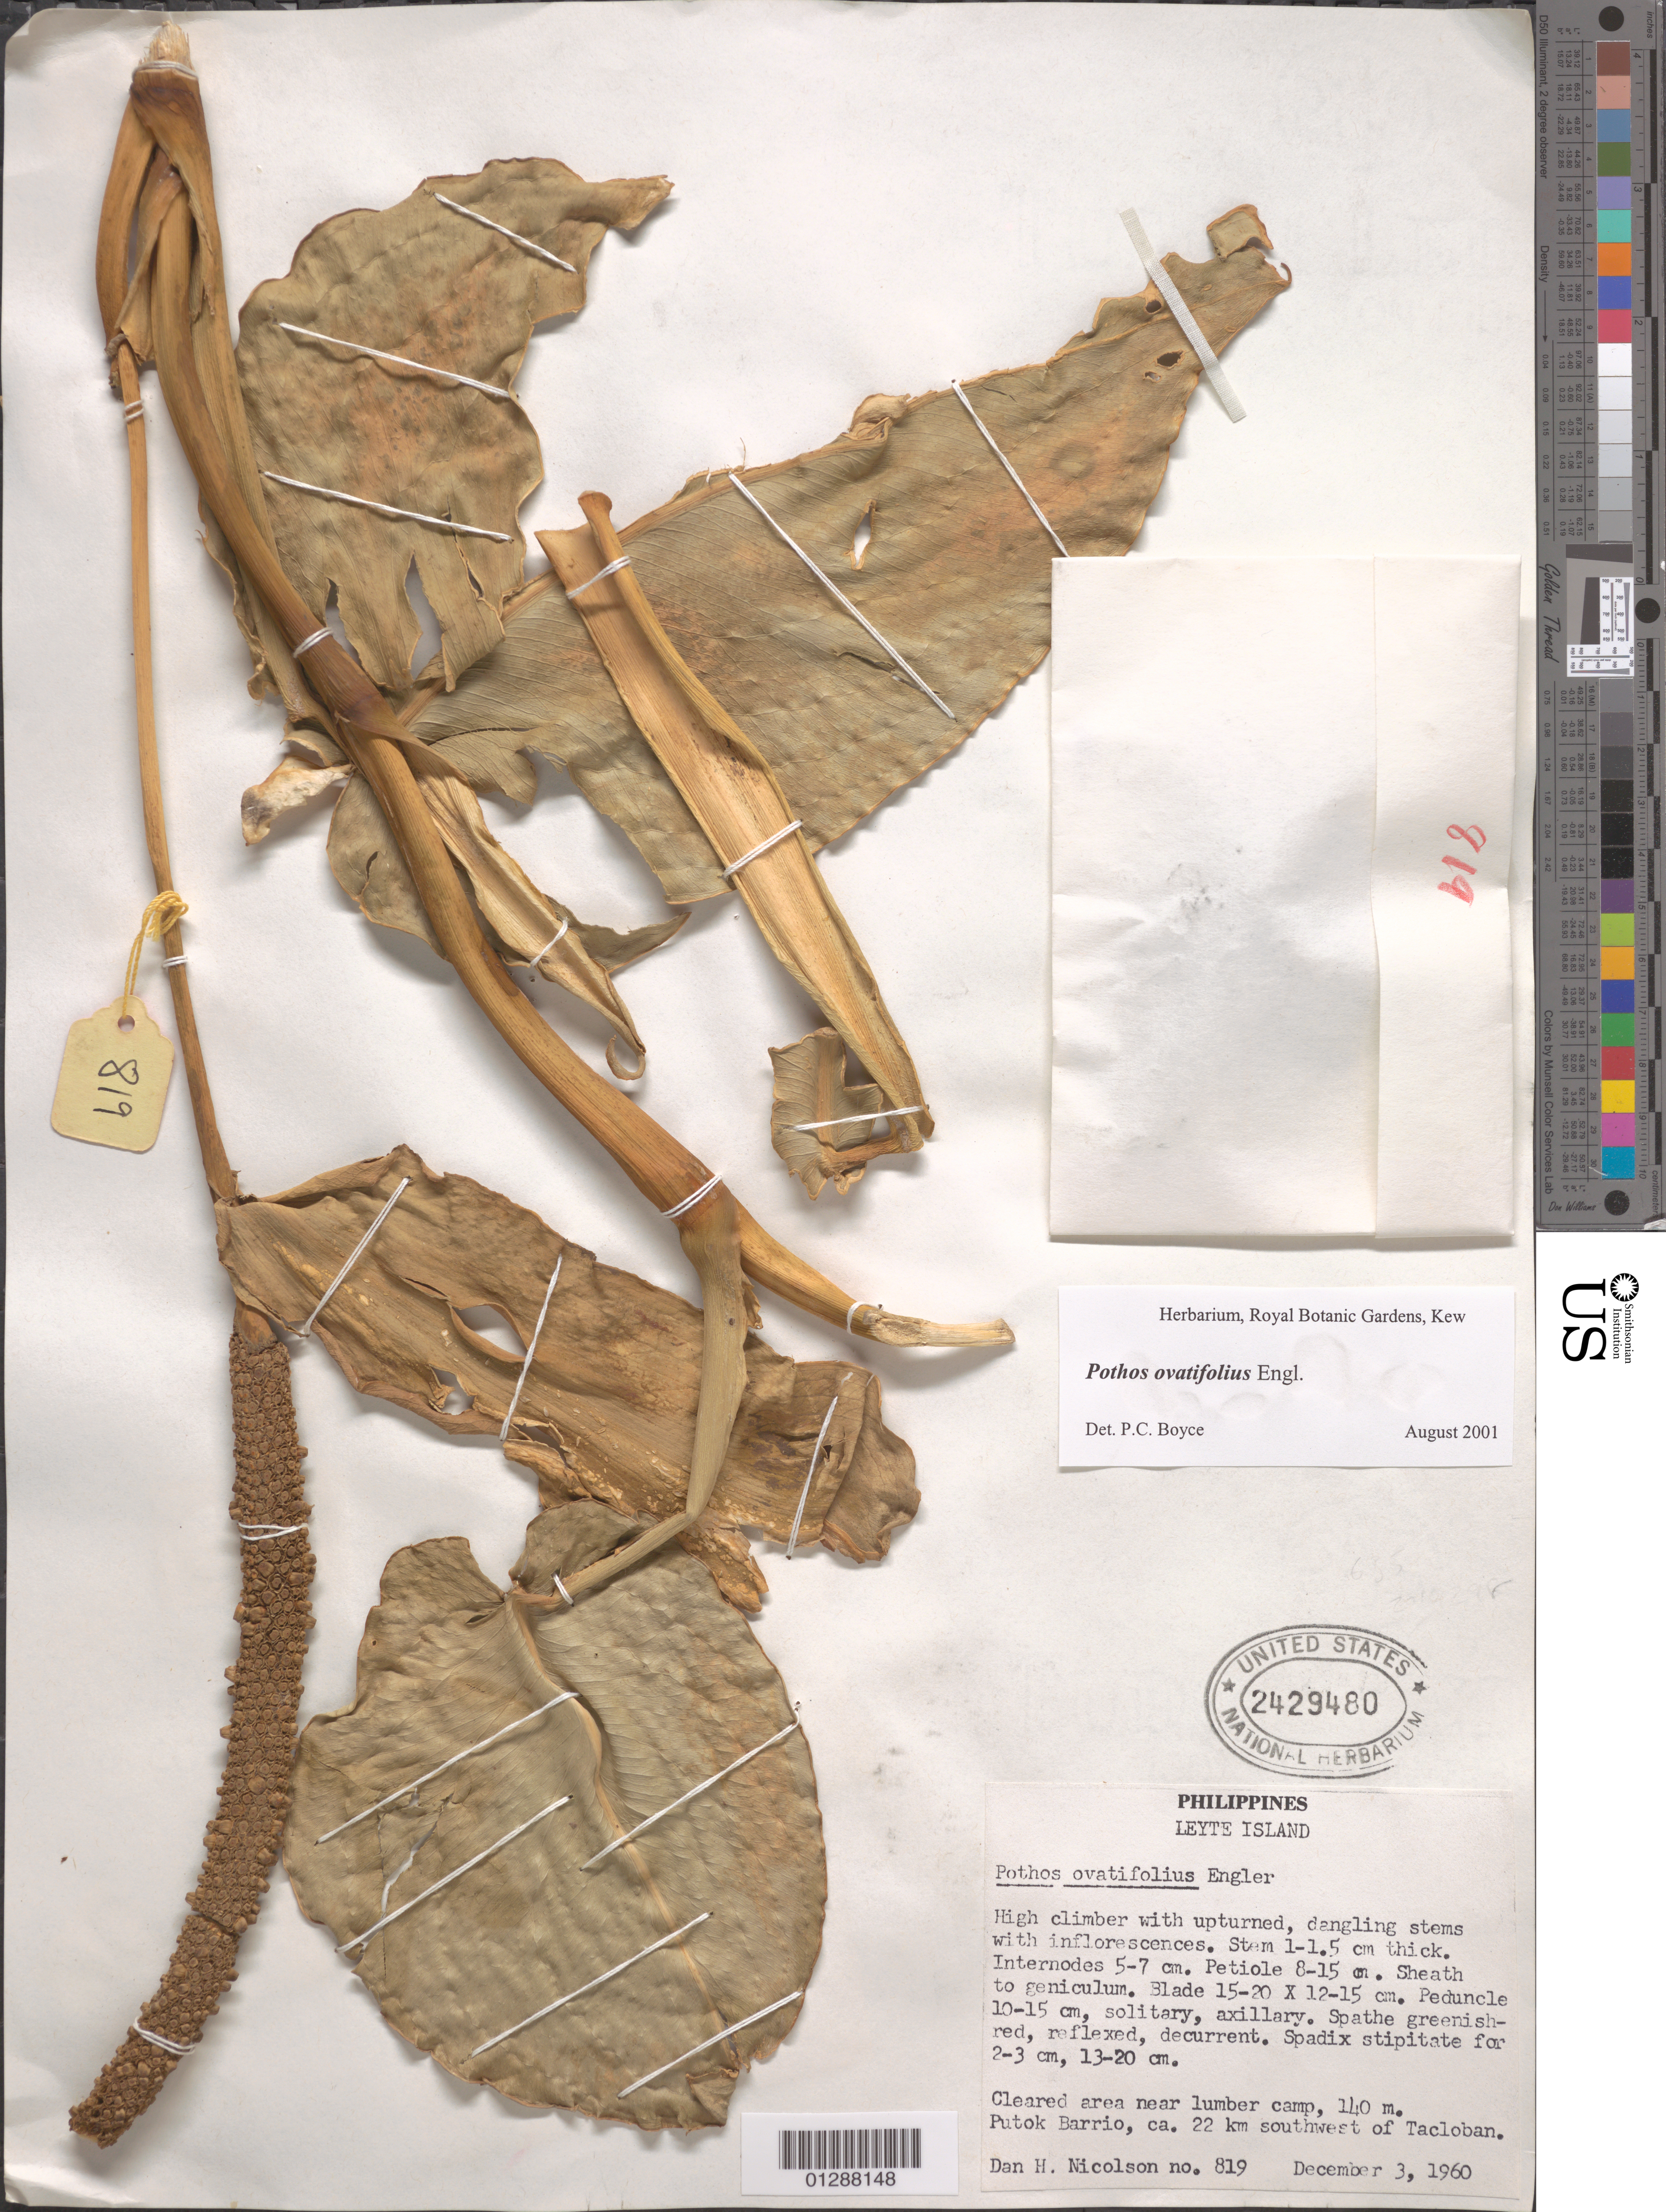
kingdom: Plantae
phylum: Tracheophyta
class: Liliopsida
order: Alismatales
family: Araceae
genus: Pothos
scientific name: Pothos ovatifolius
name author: Engl.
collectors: D. H. Nicolson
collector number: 819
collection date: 1960-12-03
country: Philippines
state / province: Eastern Visayas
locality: Leyte Island. Putok Barrio, ca. 22 km southwest of Tacloban.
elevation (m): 140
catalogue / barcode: US 2429480